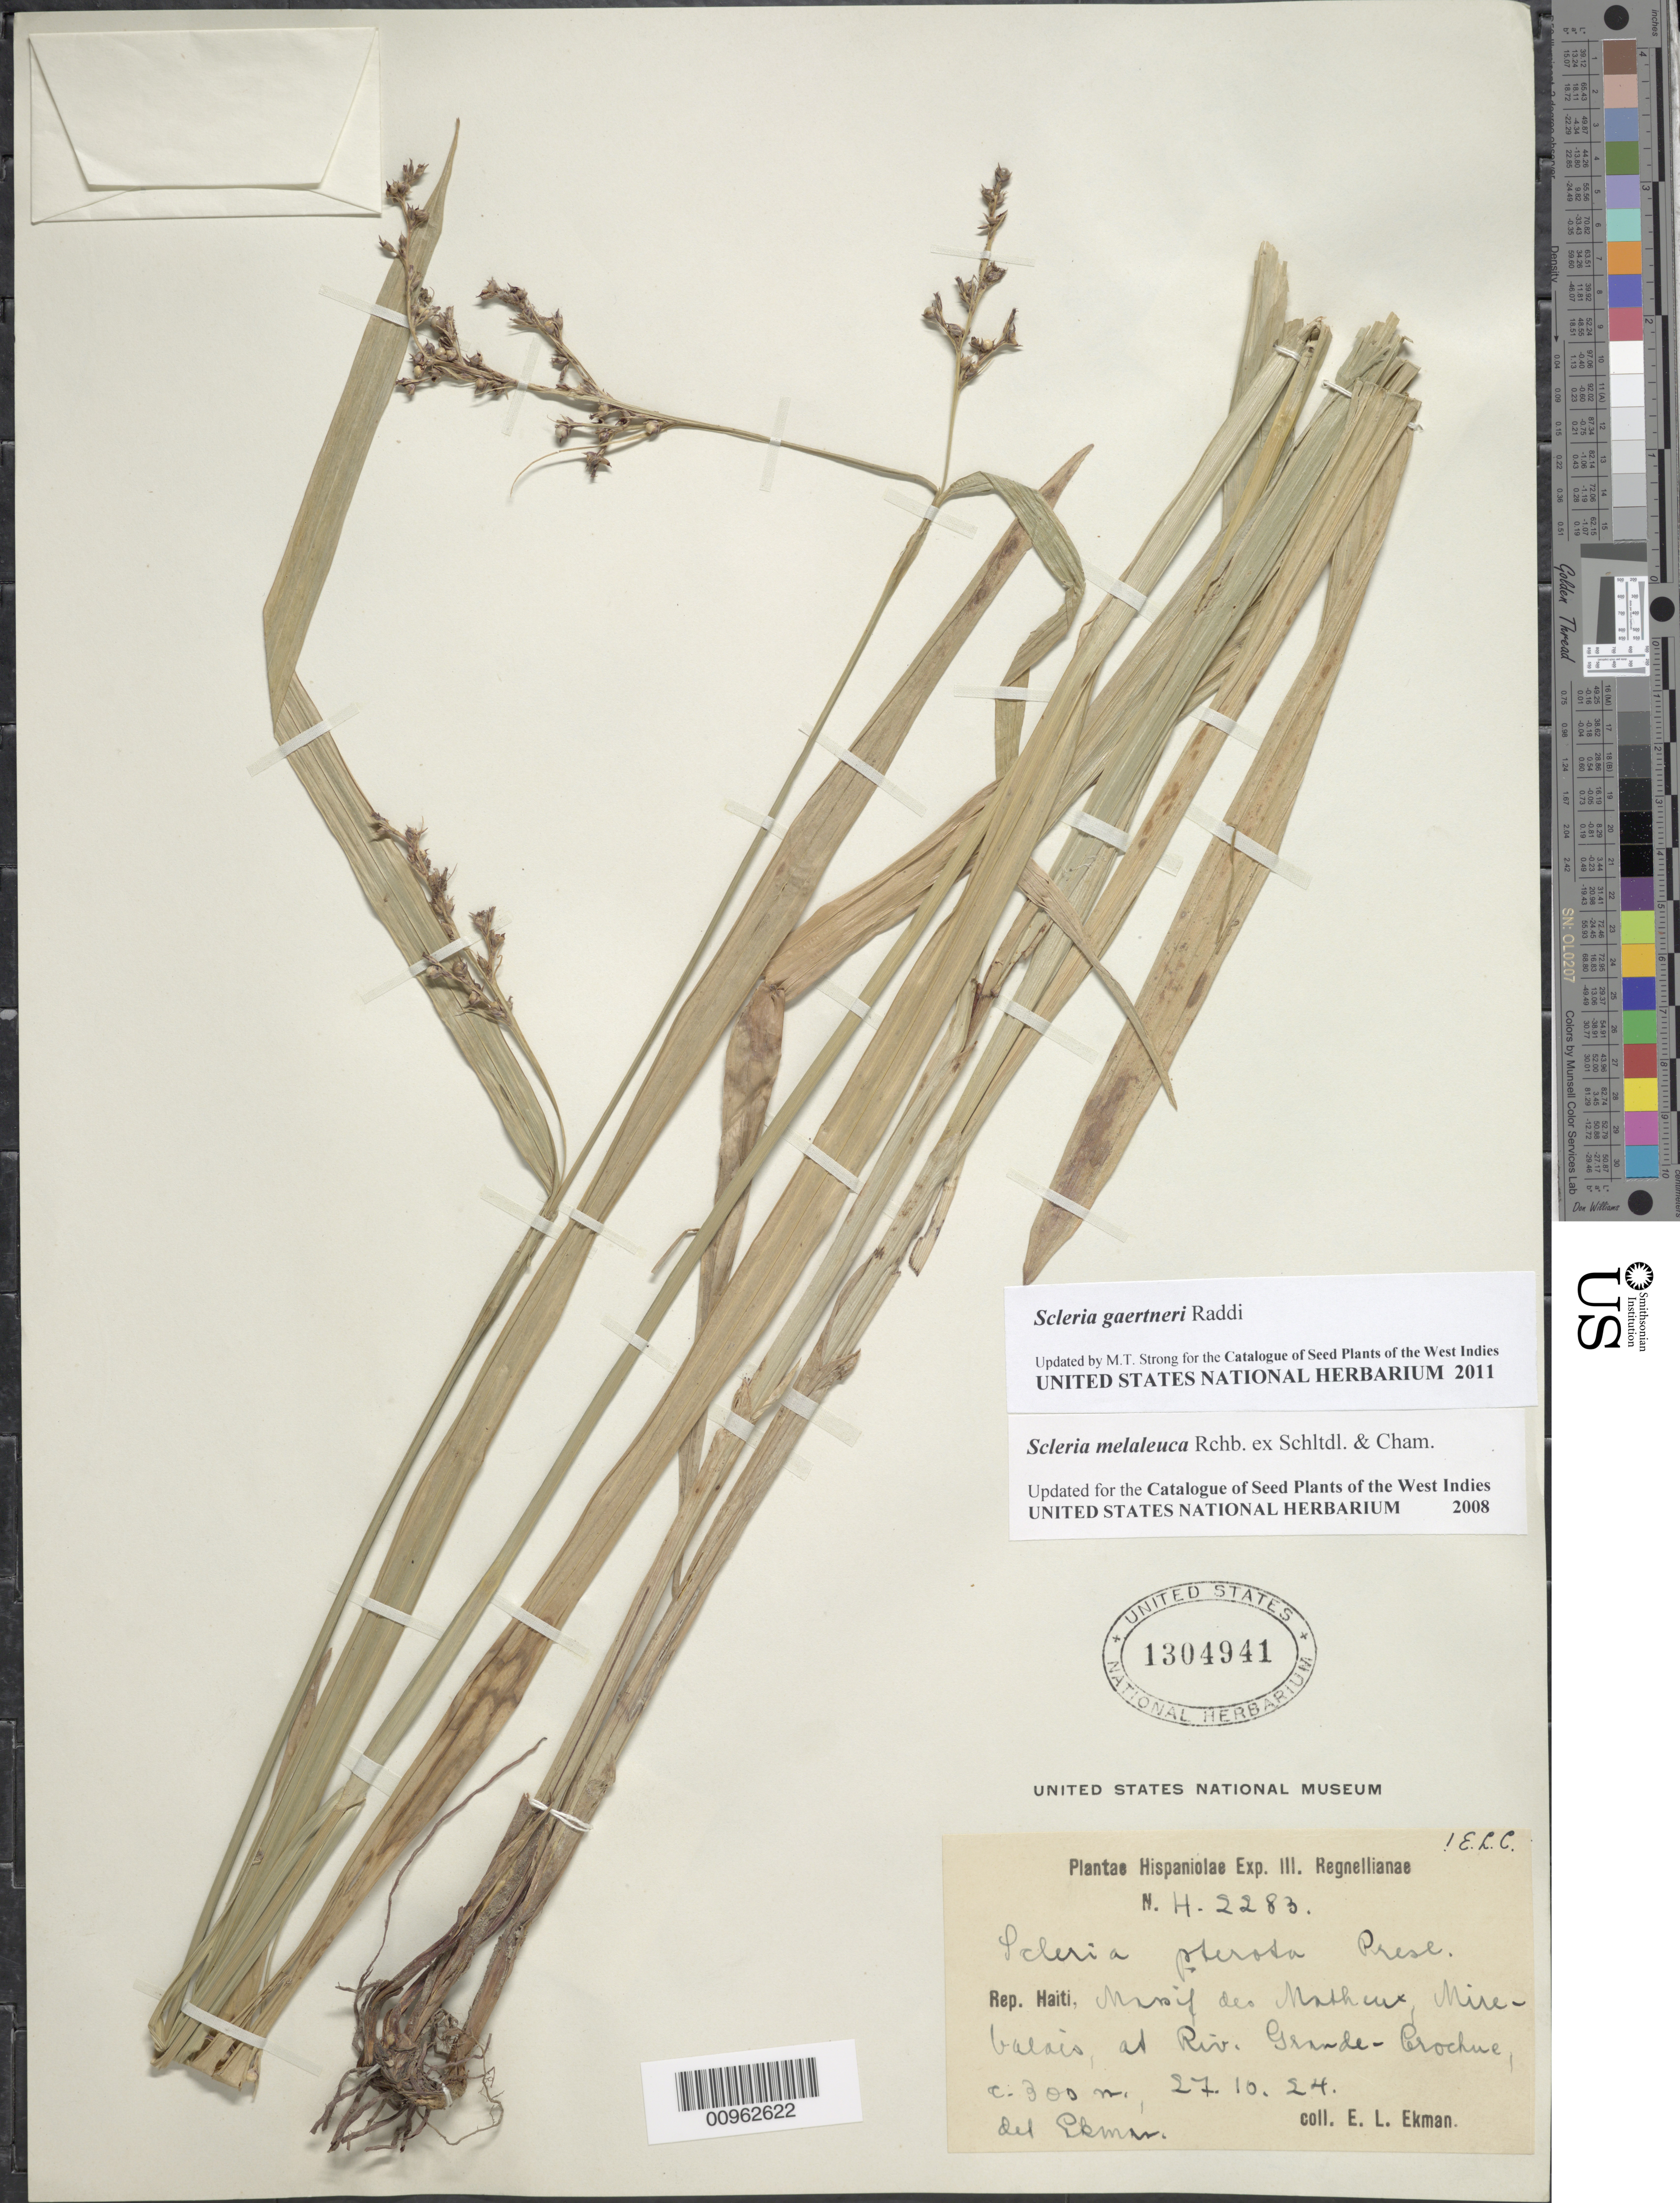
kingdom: Plantae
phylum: Tracheophyta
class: Liliopsida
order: Poales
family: Cyperaceae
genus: Scleria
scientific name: Scleria gaertneri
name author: Raddi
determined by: Strong, M. T., (US), Smithsonian Institution - National Museum of Natural History (UNITED STATES)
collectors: E. L. Ekman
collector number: H 2283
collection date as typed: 27 Oct 1924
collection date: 1924-10-27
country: Haiti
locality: Massif des Matheux, Mirebalais, at Riv. Grande-Crochue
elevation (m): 300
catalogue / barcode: US 1304941